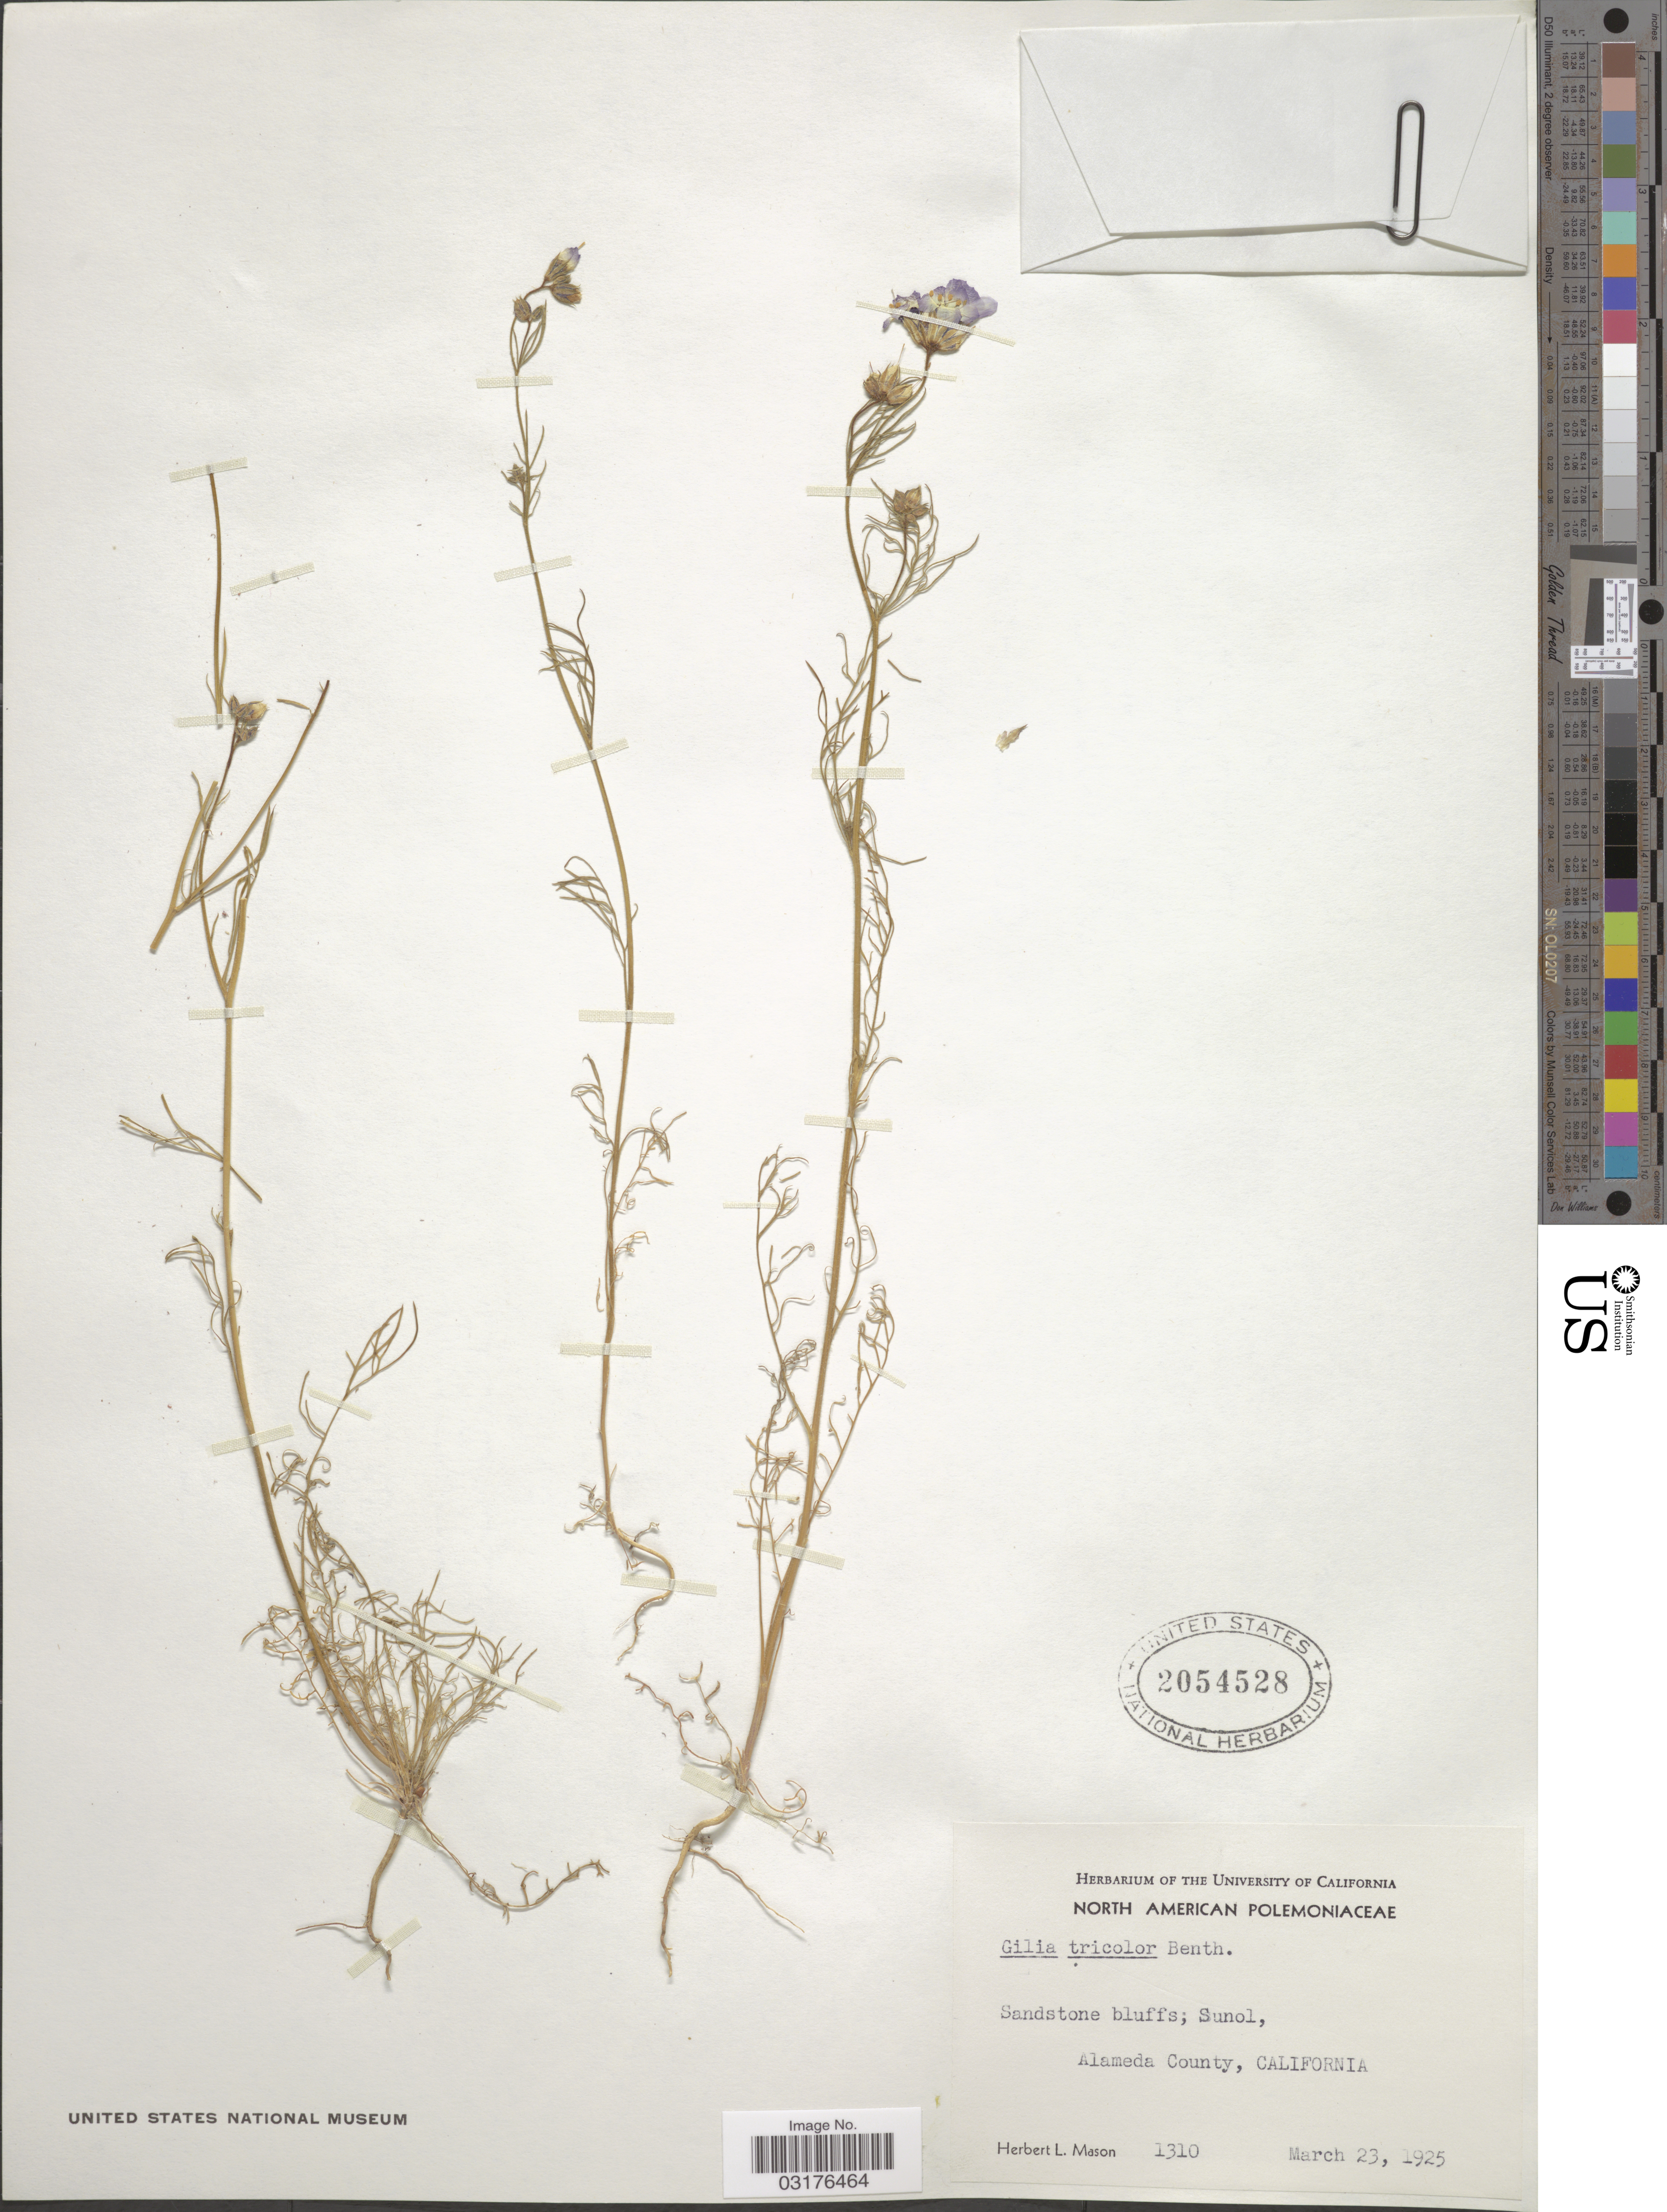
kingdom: Plantae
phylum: Tracheophyta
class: Magnoliopsida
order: Ericales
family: Polemoniaceae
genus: Gilia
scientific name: Gilia tricolor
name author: Benth.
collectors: H. L. Mason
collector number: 1310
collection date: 1925-03-23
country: United States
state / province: California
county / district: Alameda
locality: Sandstone bluffs; Sunol, Alameda County.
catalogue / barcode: US 2054528